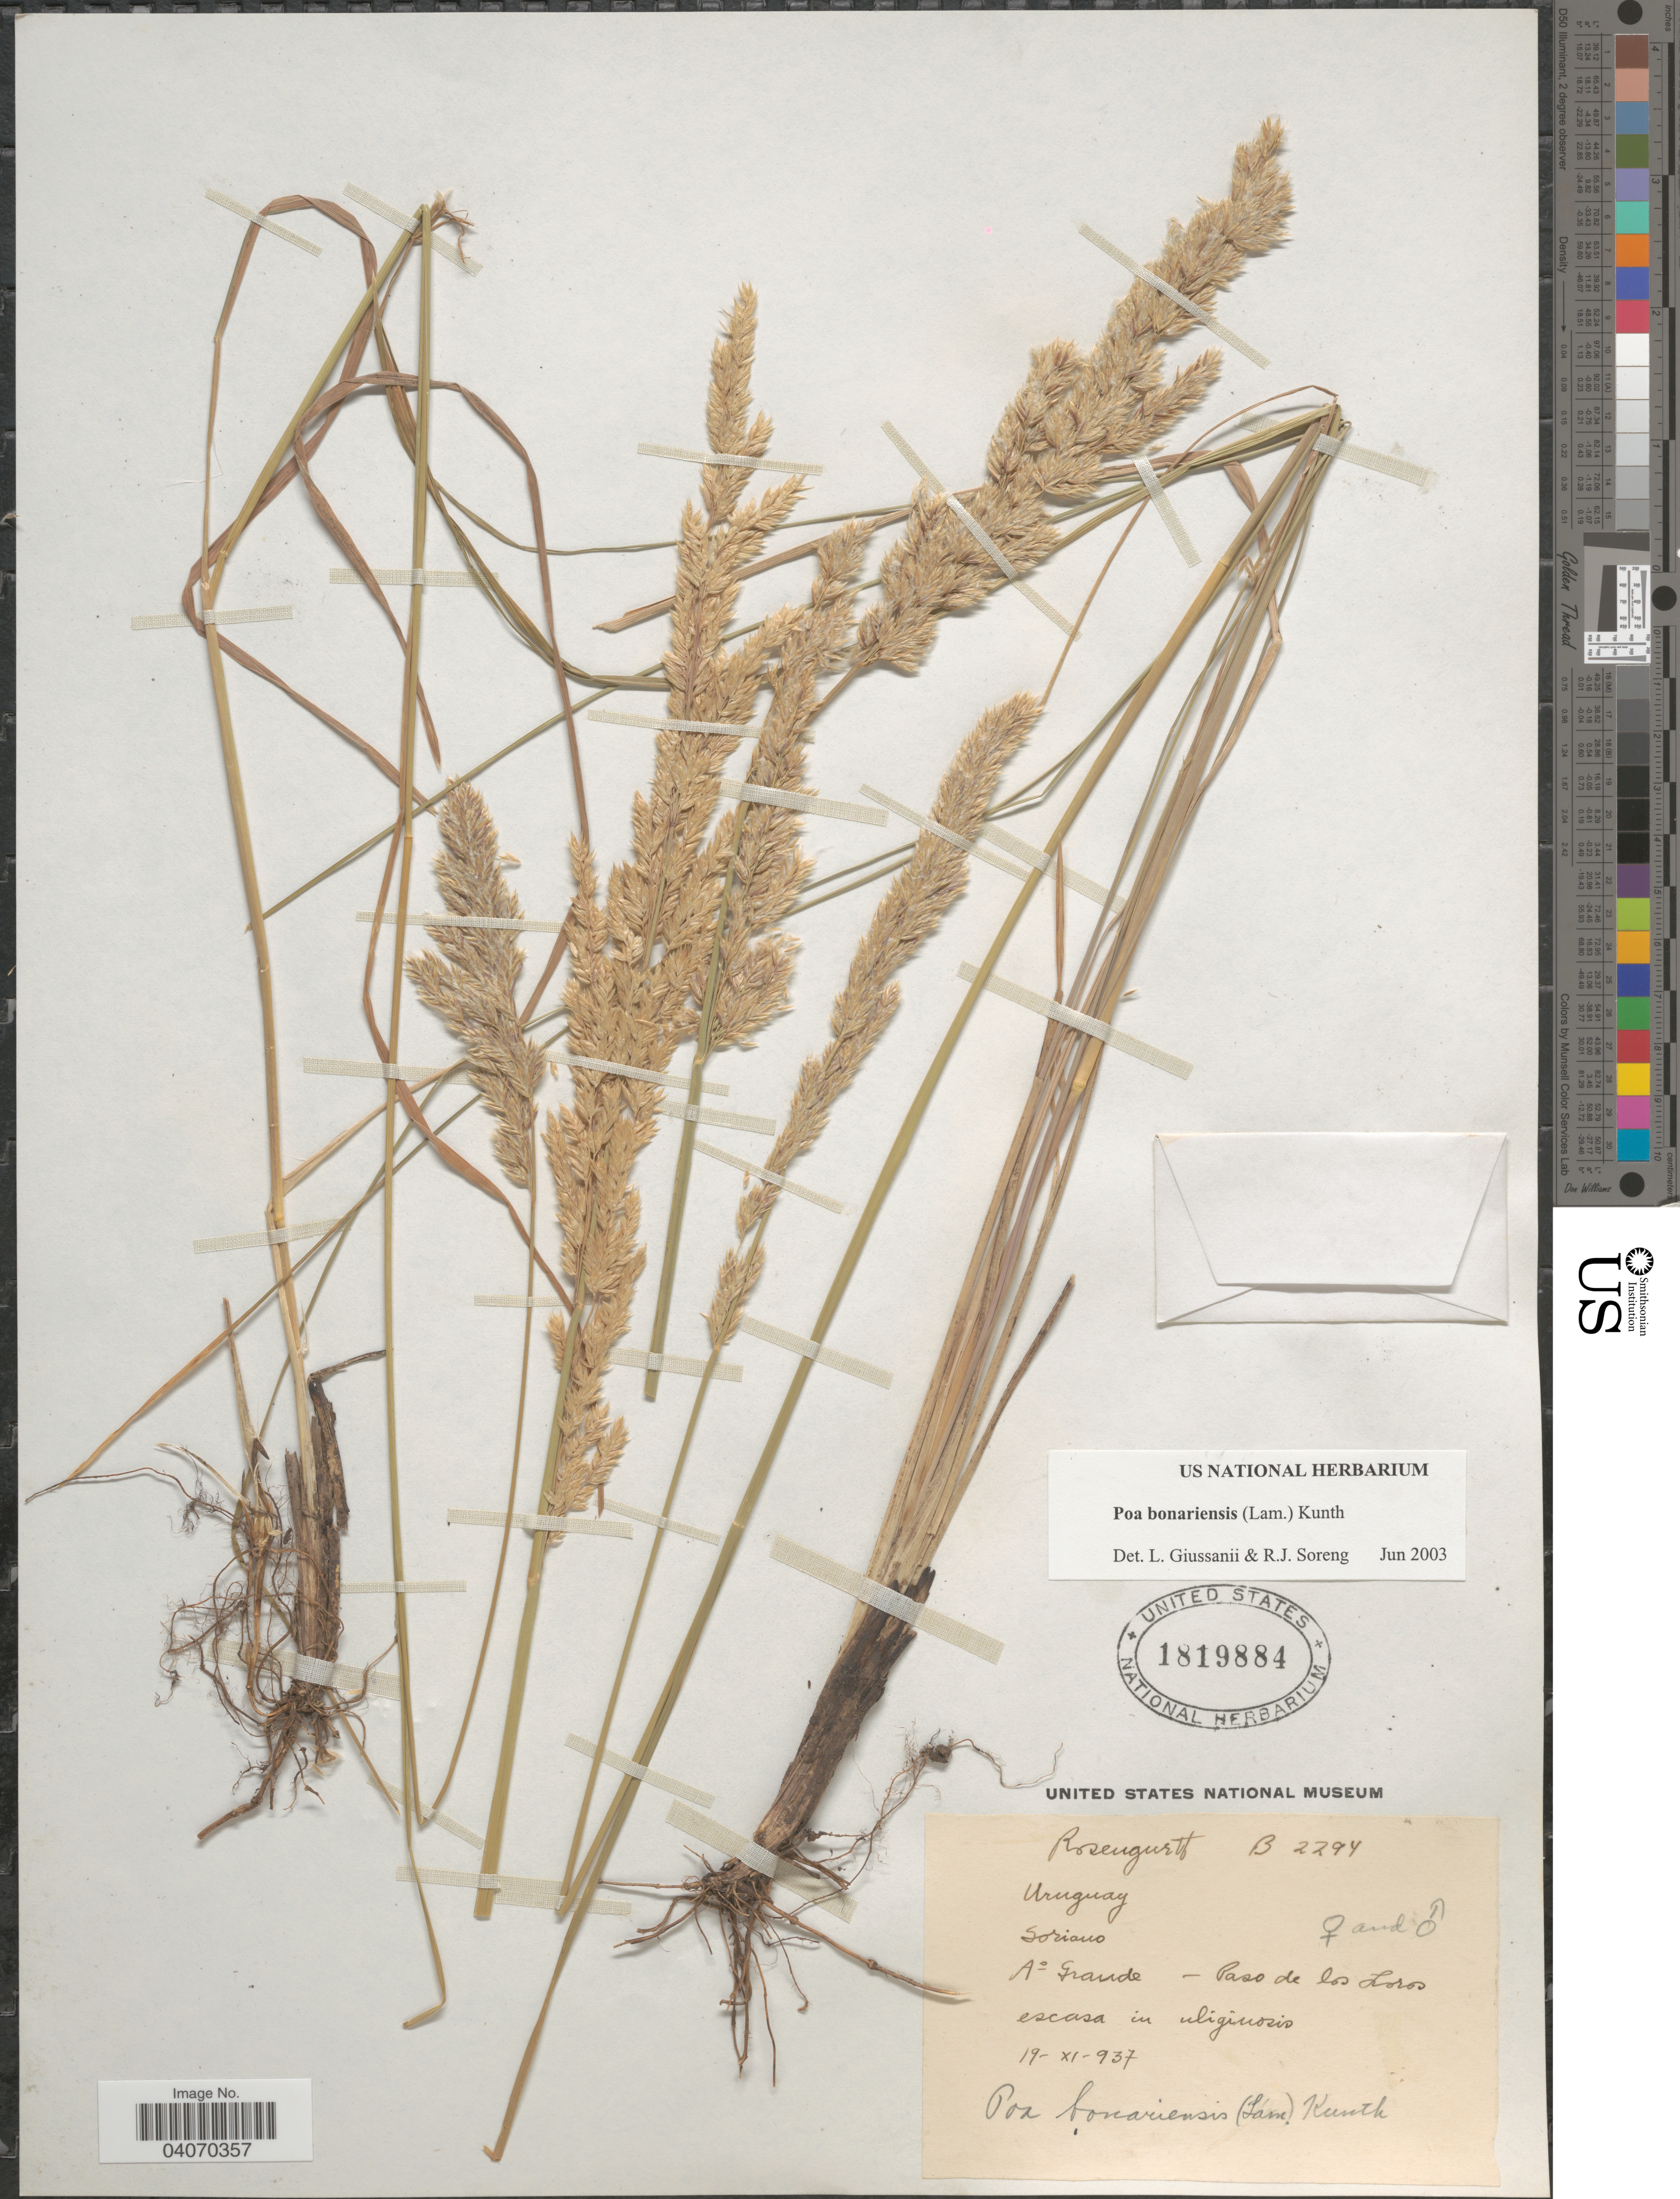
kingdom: Plantae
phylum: Tracheophyta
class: Liliopsida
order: Poales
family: Poaceae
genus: Poa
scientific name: Poa bonariensis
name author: (Lam.) Kunth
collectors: Rosengurtt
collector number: B2294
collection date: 1937-11-19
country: Uruguay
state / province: Soriano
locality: A° Grande - Paso de los Loros escasa in uliginosis.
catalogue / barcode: US 1819884